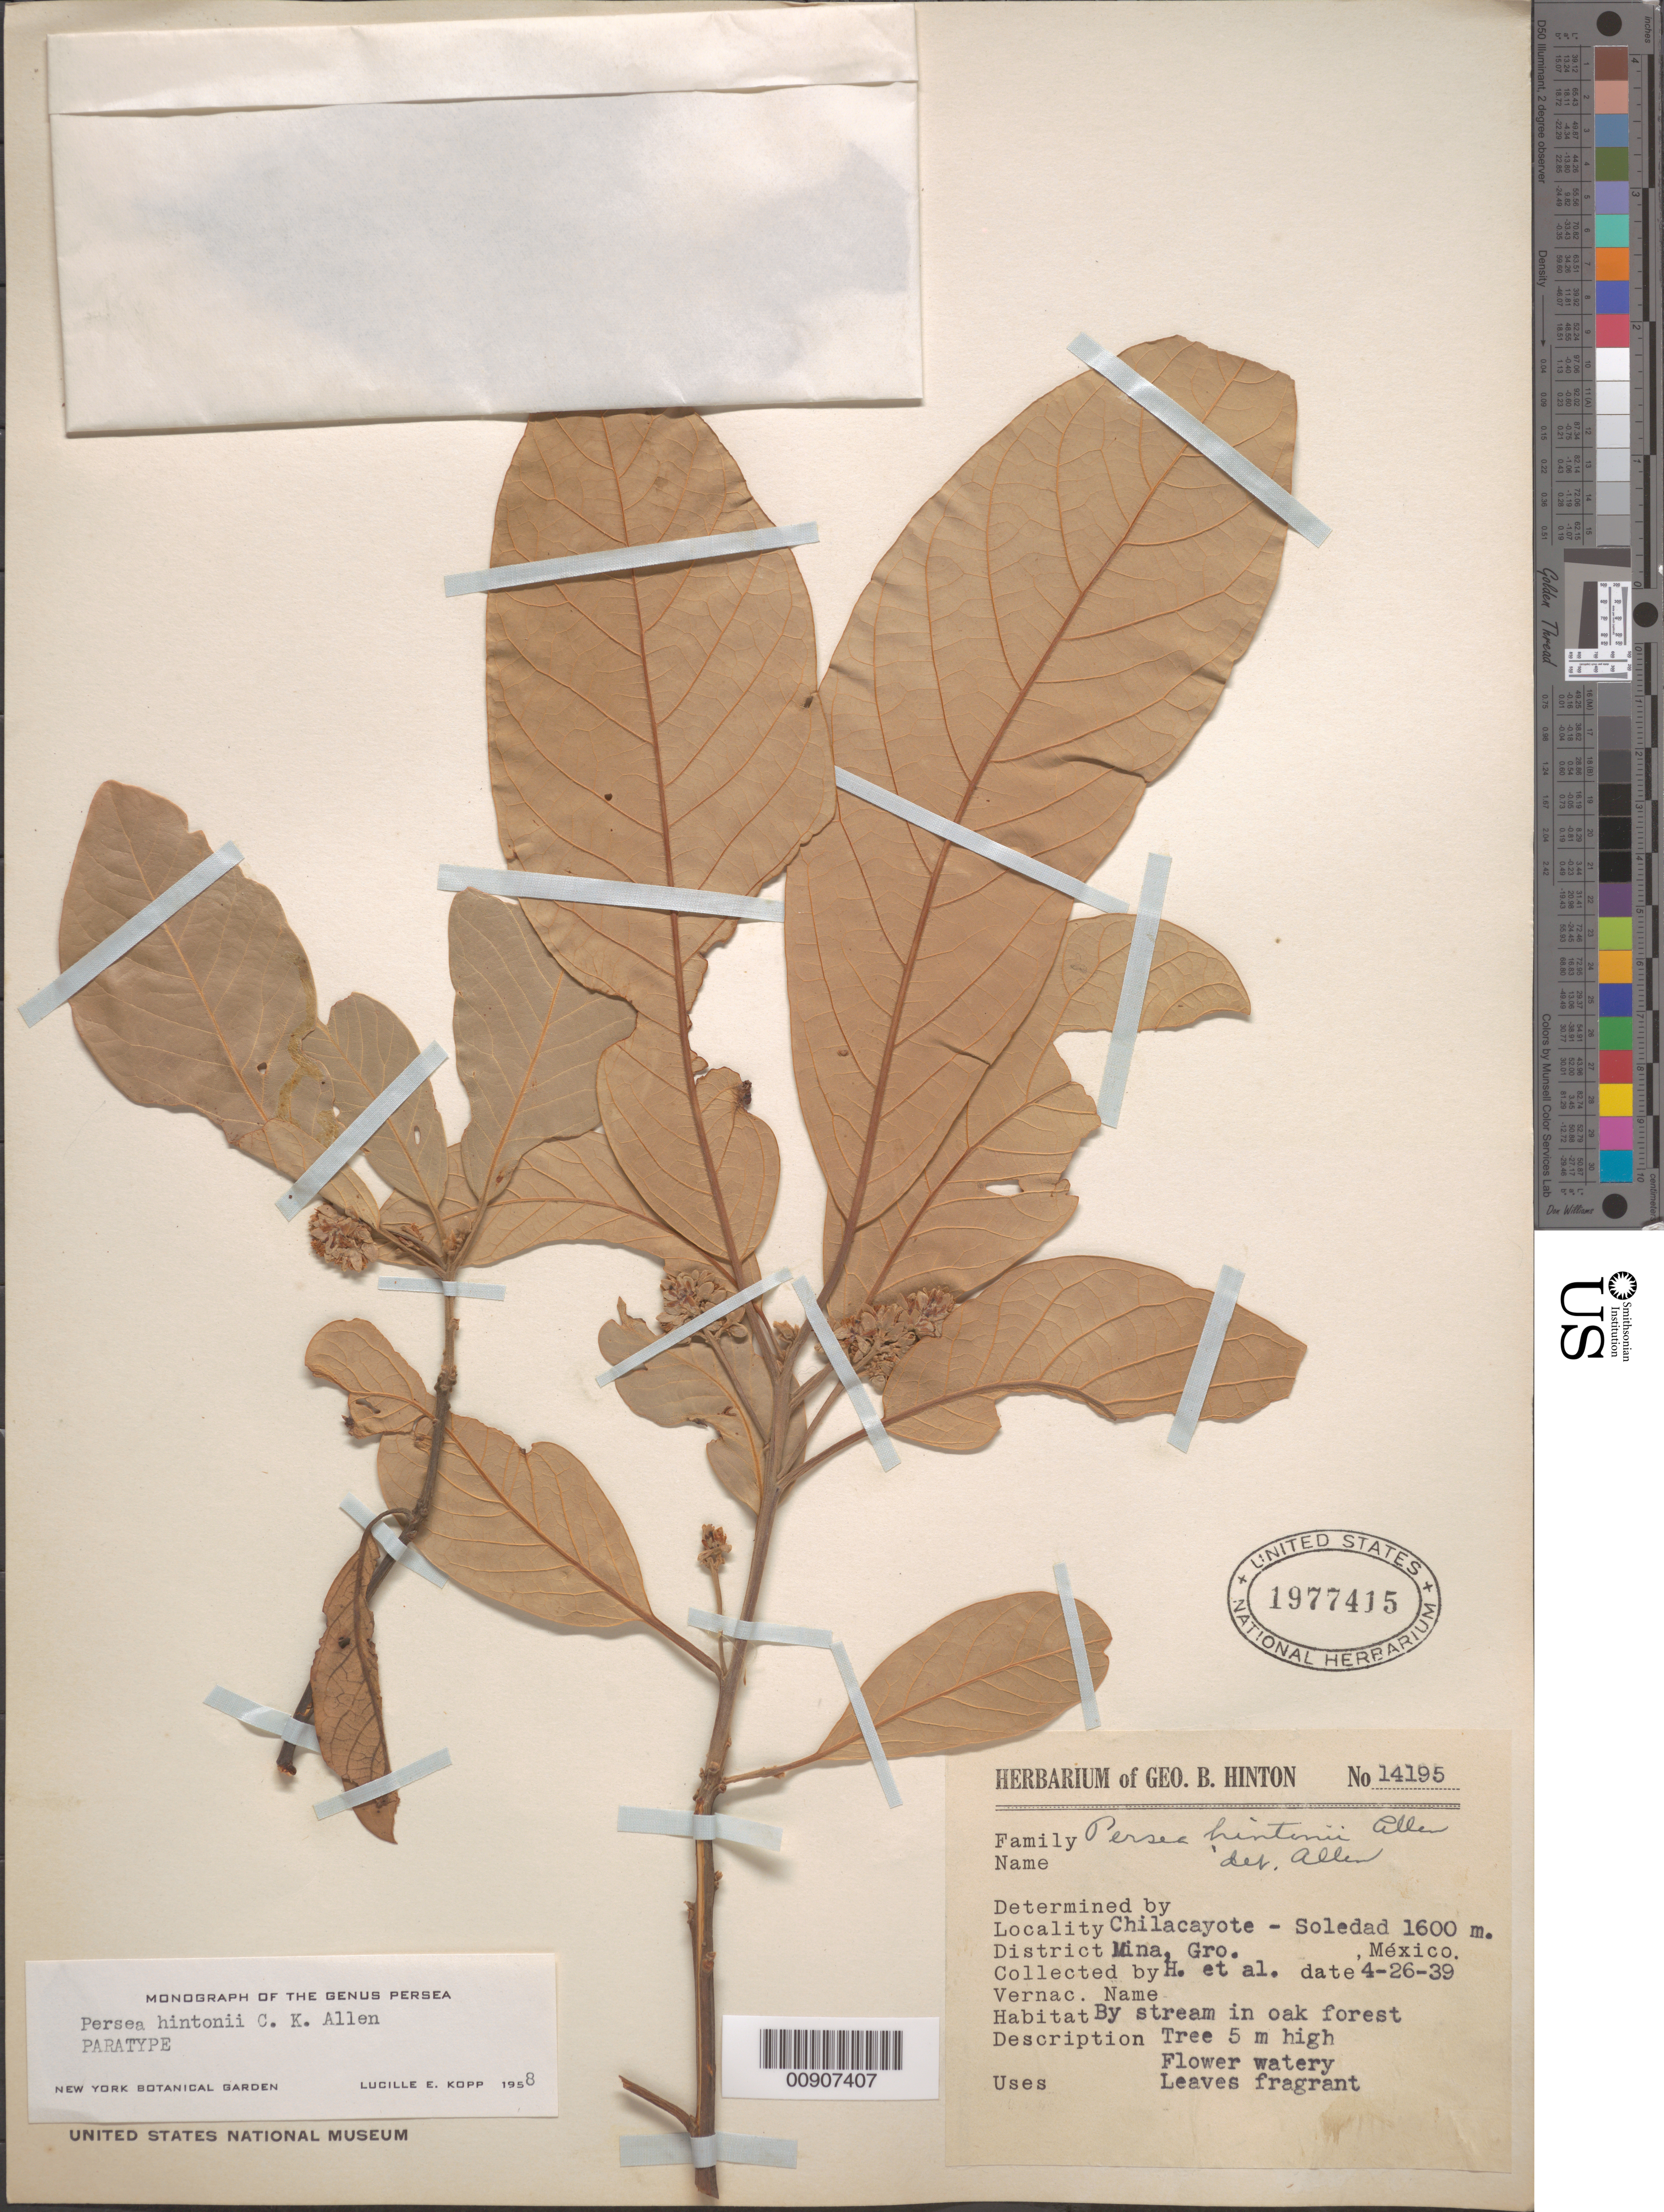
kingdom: Plantae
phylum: Tracheophyta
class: Magnoliopsida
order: Laurales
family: Lauraceae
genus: Persea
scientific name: Persea hintonii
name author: C.K. Allen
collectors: G. B. Hinton & et al.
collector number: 14195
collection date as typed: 26 Apr 1939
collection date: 1939-04-26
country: Mexico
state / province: Guerrero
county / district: Mina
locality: Chilacayote - Soledad, District of Mina, State of Guerrero.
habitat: By stream in oak forest.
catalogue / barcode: US 1977415